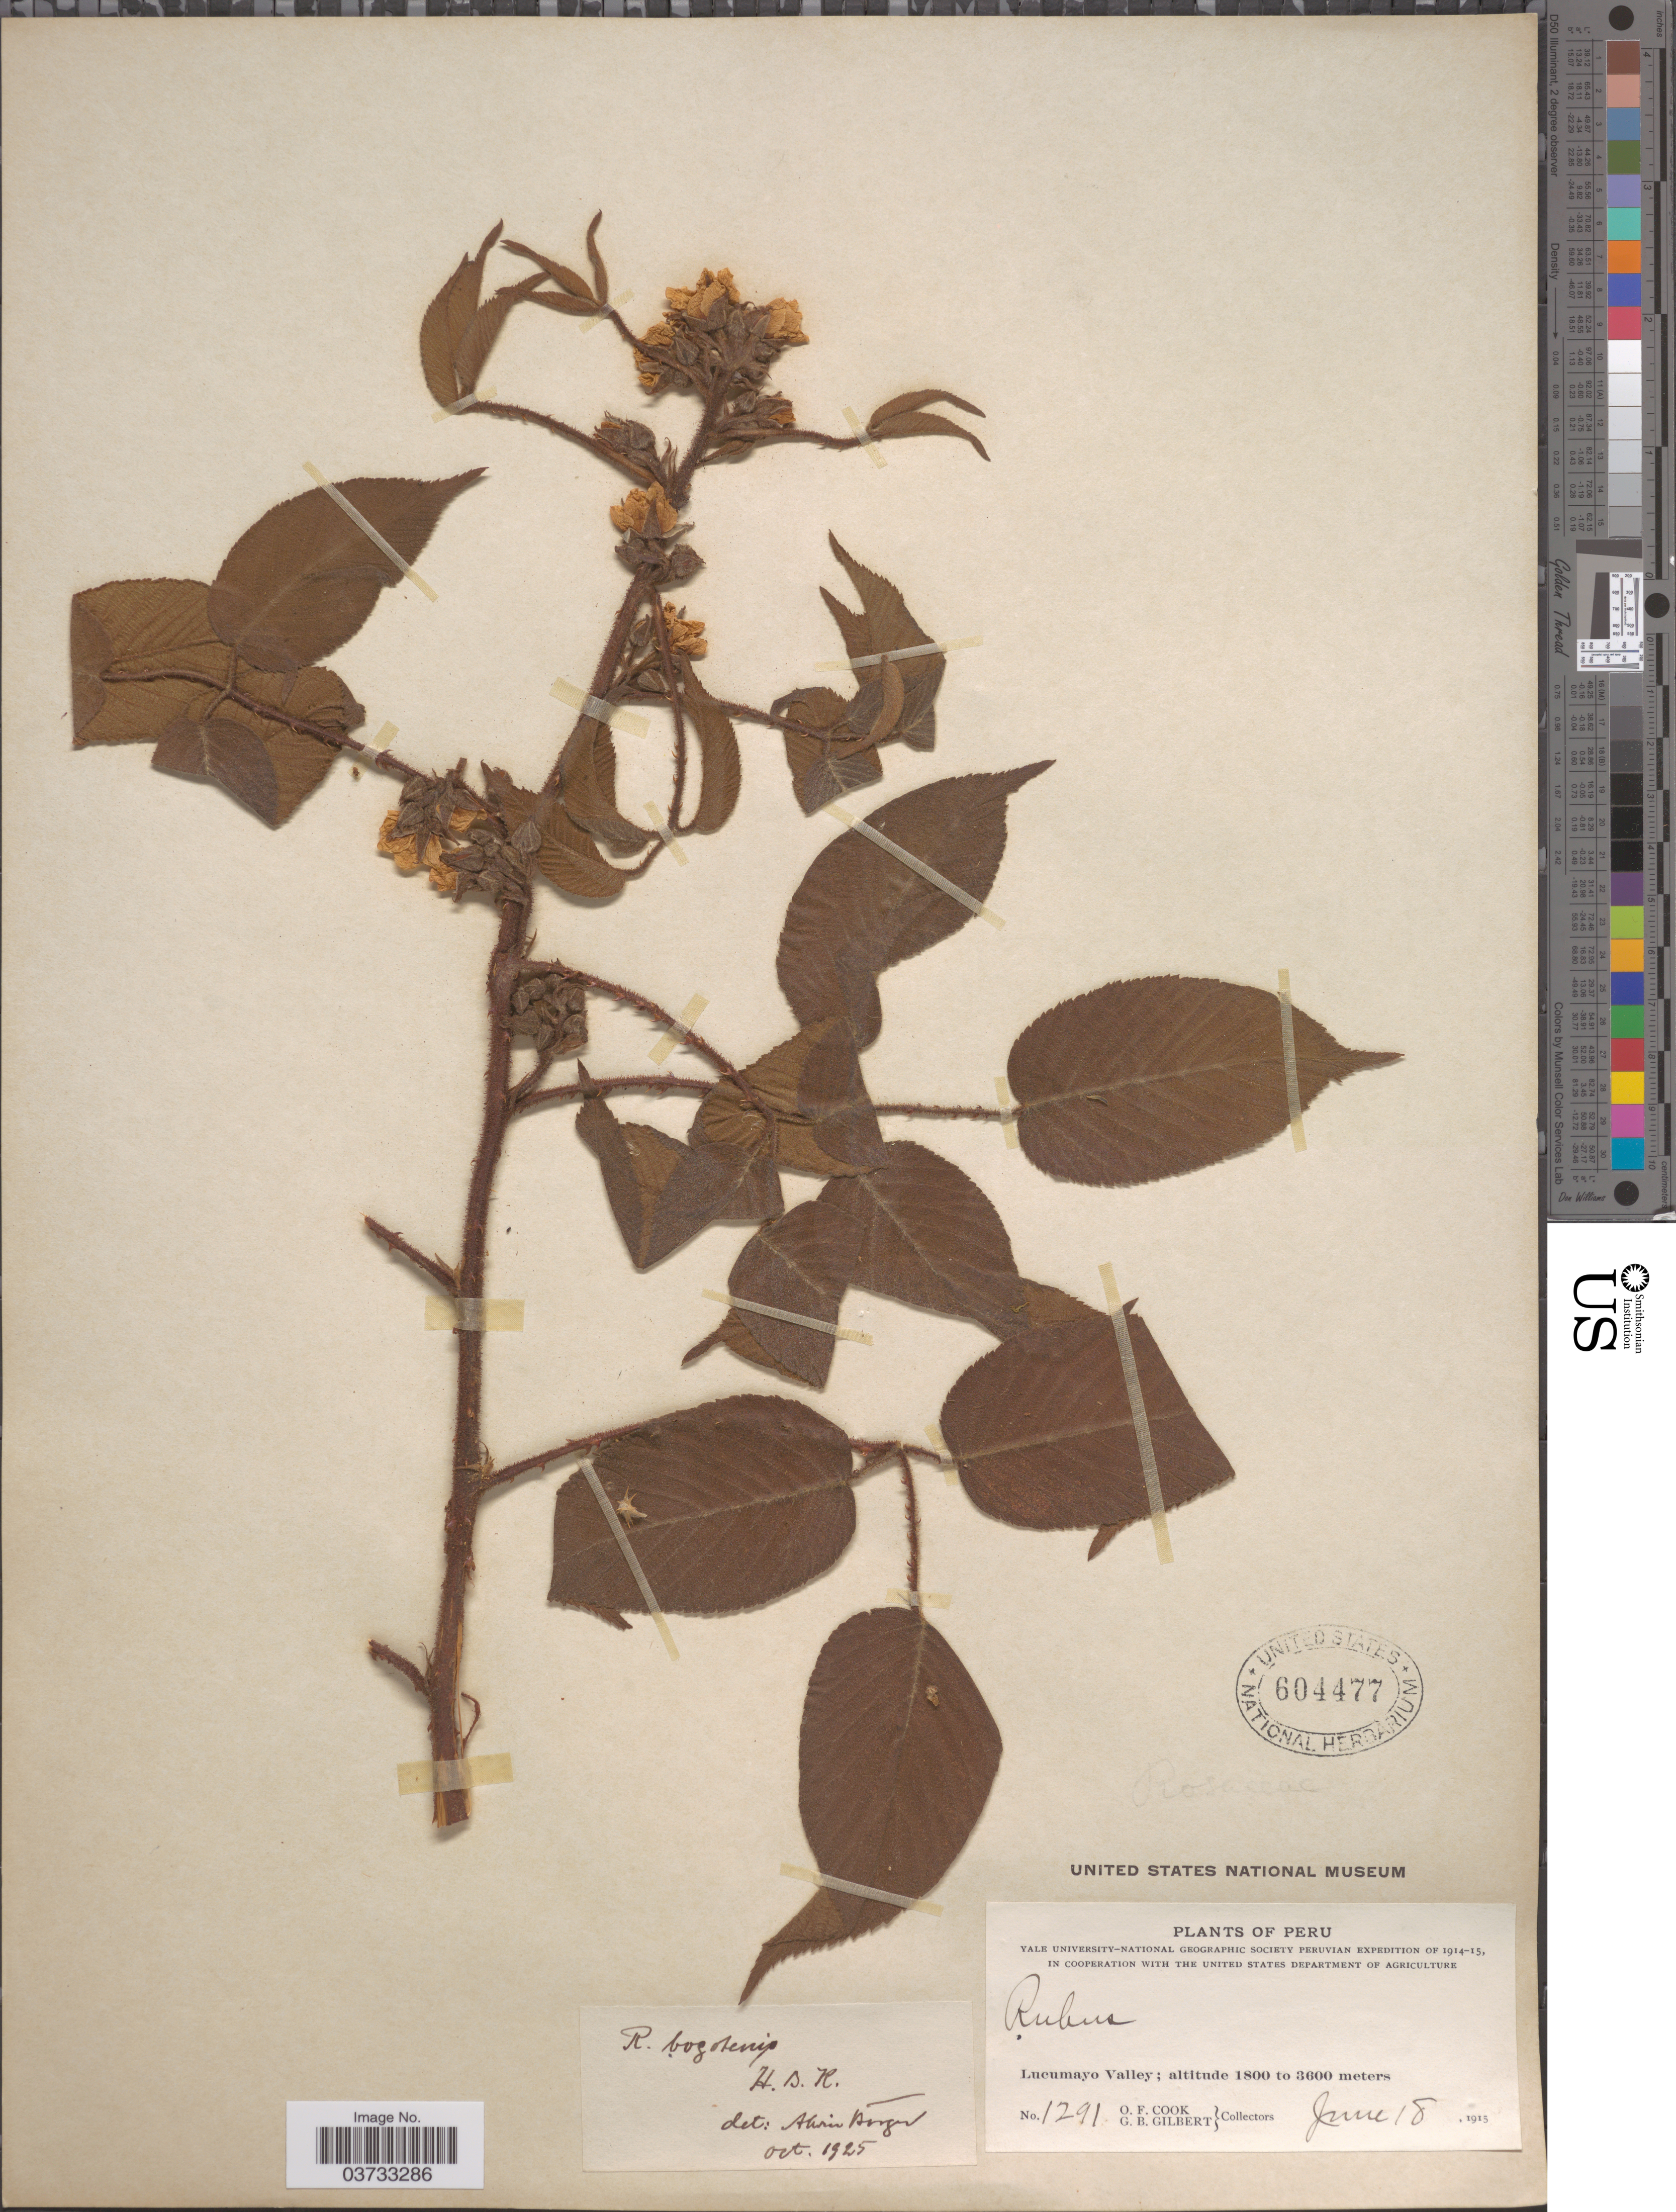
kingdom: Plantae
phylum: Tracheophyta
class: Magnoliopsida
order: Rosales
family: Rosaceae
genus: Rubus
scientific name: Rubus bogotensis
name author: Kunth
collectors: O. F. Cook & G. B. Gilbert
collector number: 1291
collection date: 1915-06-18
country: Peru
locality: Lucumayo Valley.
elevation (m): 1800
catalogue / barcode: US 604477